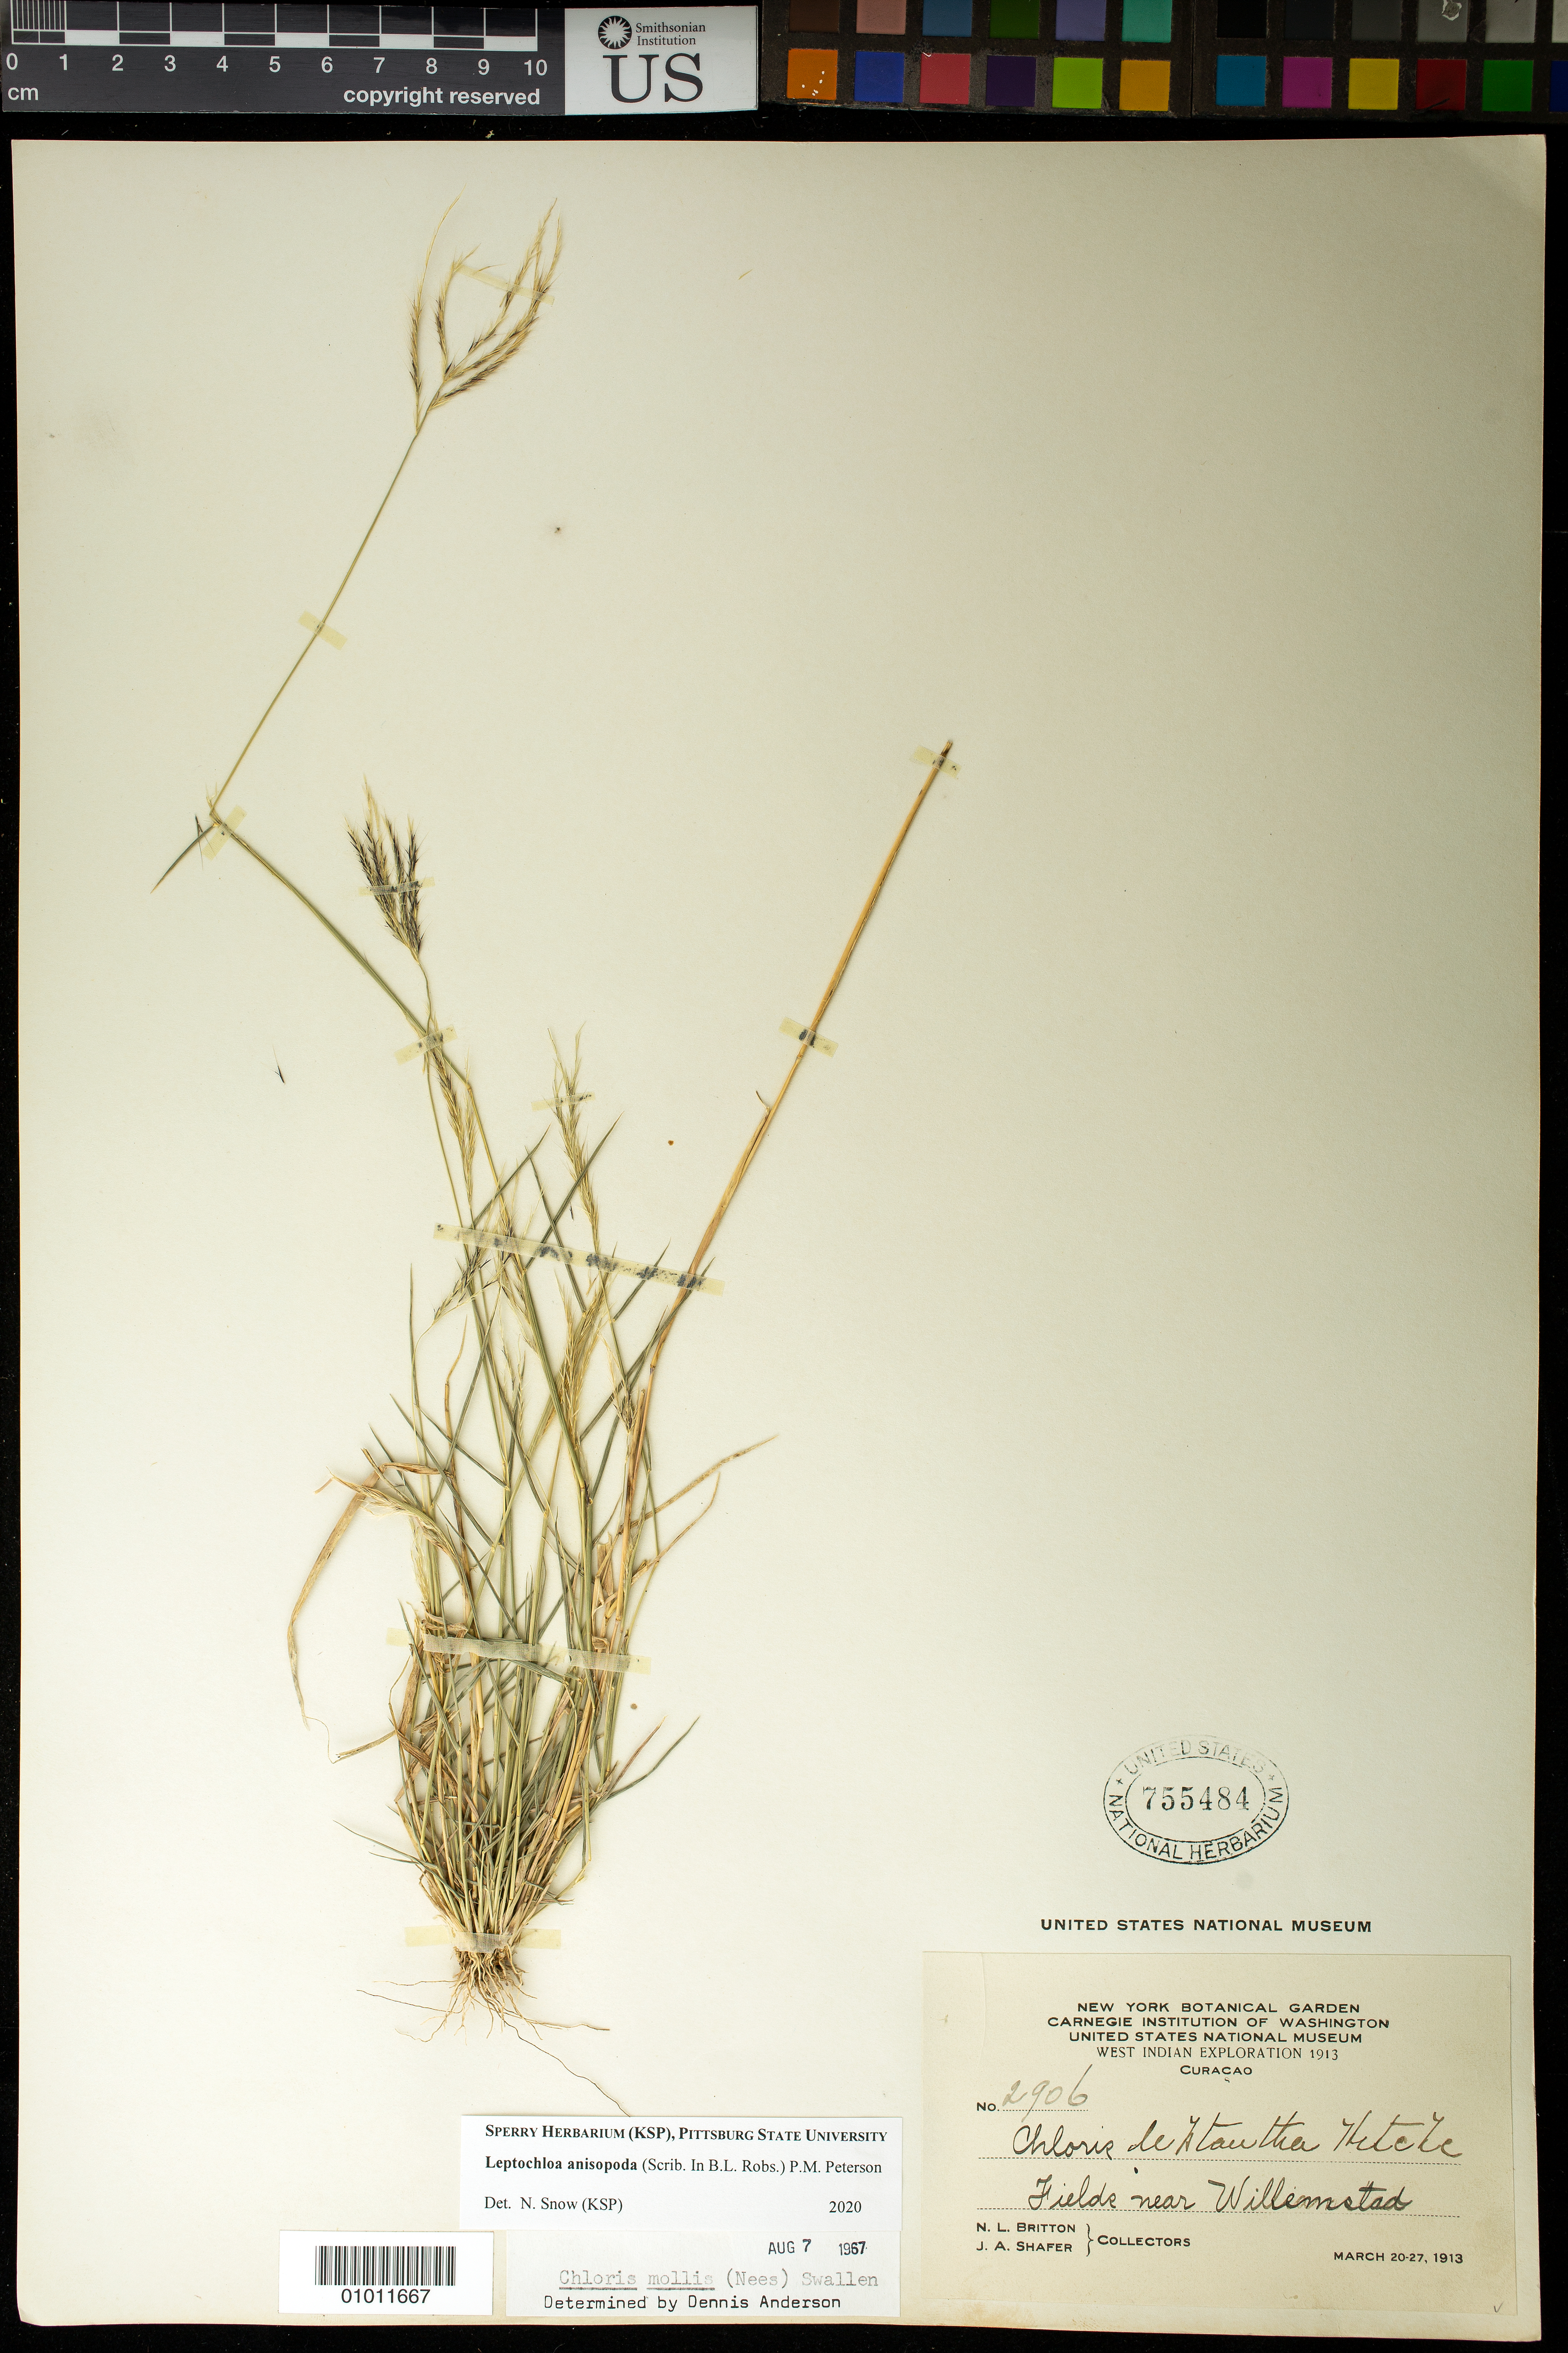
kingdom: Plantae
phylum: Tracheophyta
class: Liliopsida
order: Poales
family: Poaceae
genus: Leptochloa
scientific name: Leptochloa anisopoda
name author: (B.L. Rob. ex Scribn.) P.M. Peterson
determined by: Snow, N. W.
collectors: N. Britton & J. A. Shafer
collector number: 2906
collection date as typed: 20 Mar 1913 to 27 Mar 1913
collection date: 1913-03-20/1913-03-27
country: Curaçao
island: Curaçao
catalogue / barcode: US 755484